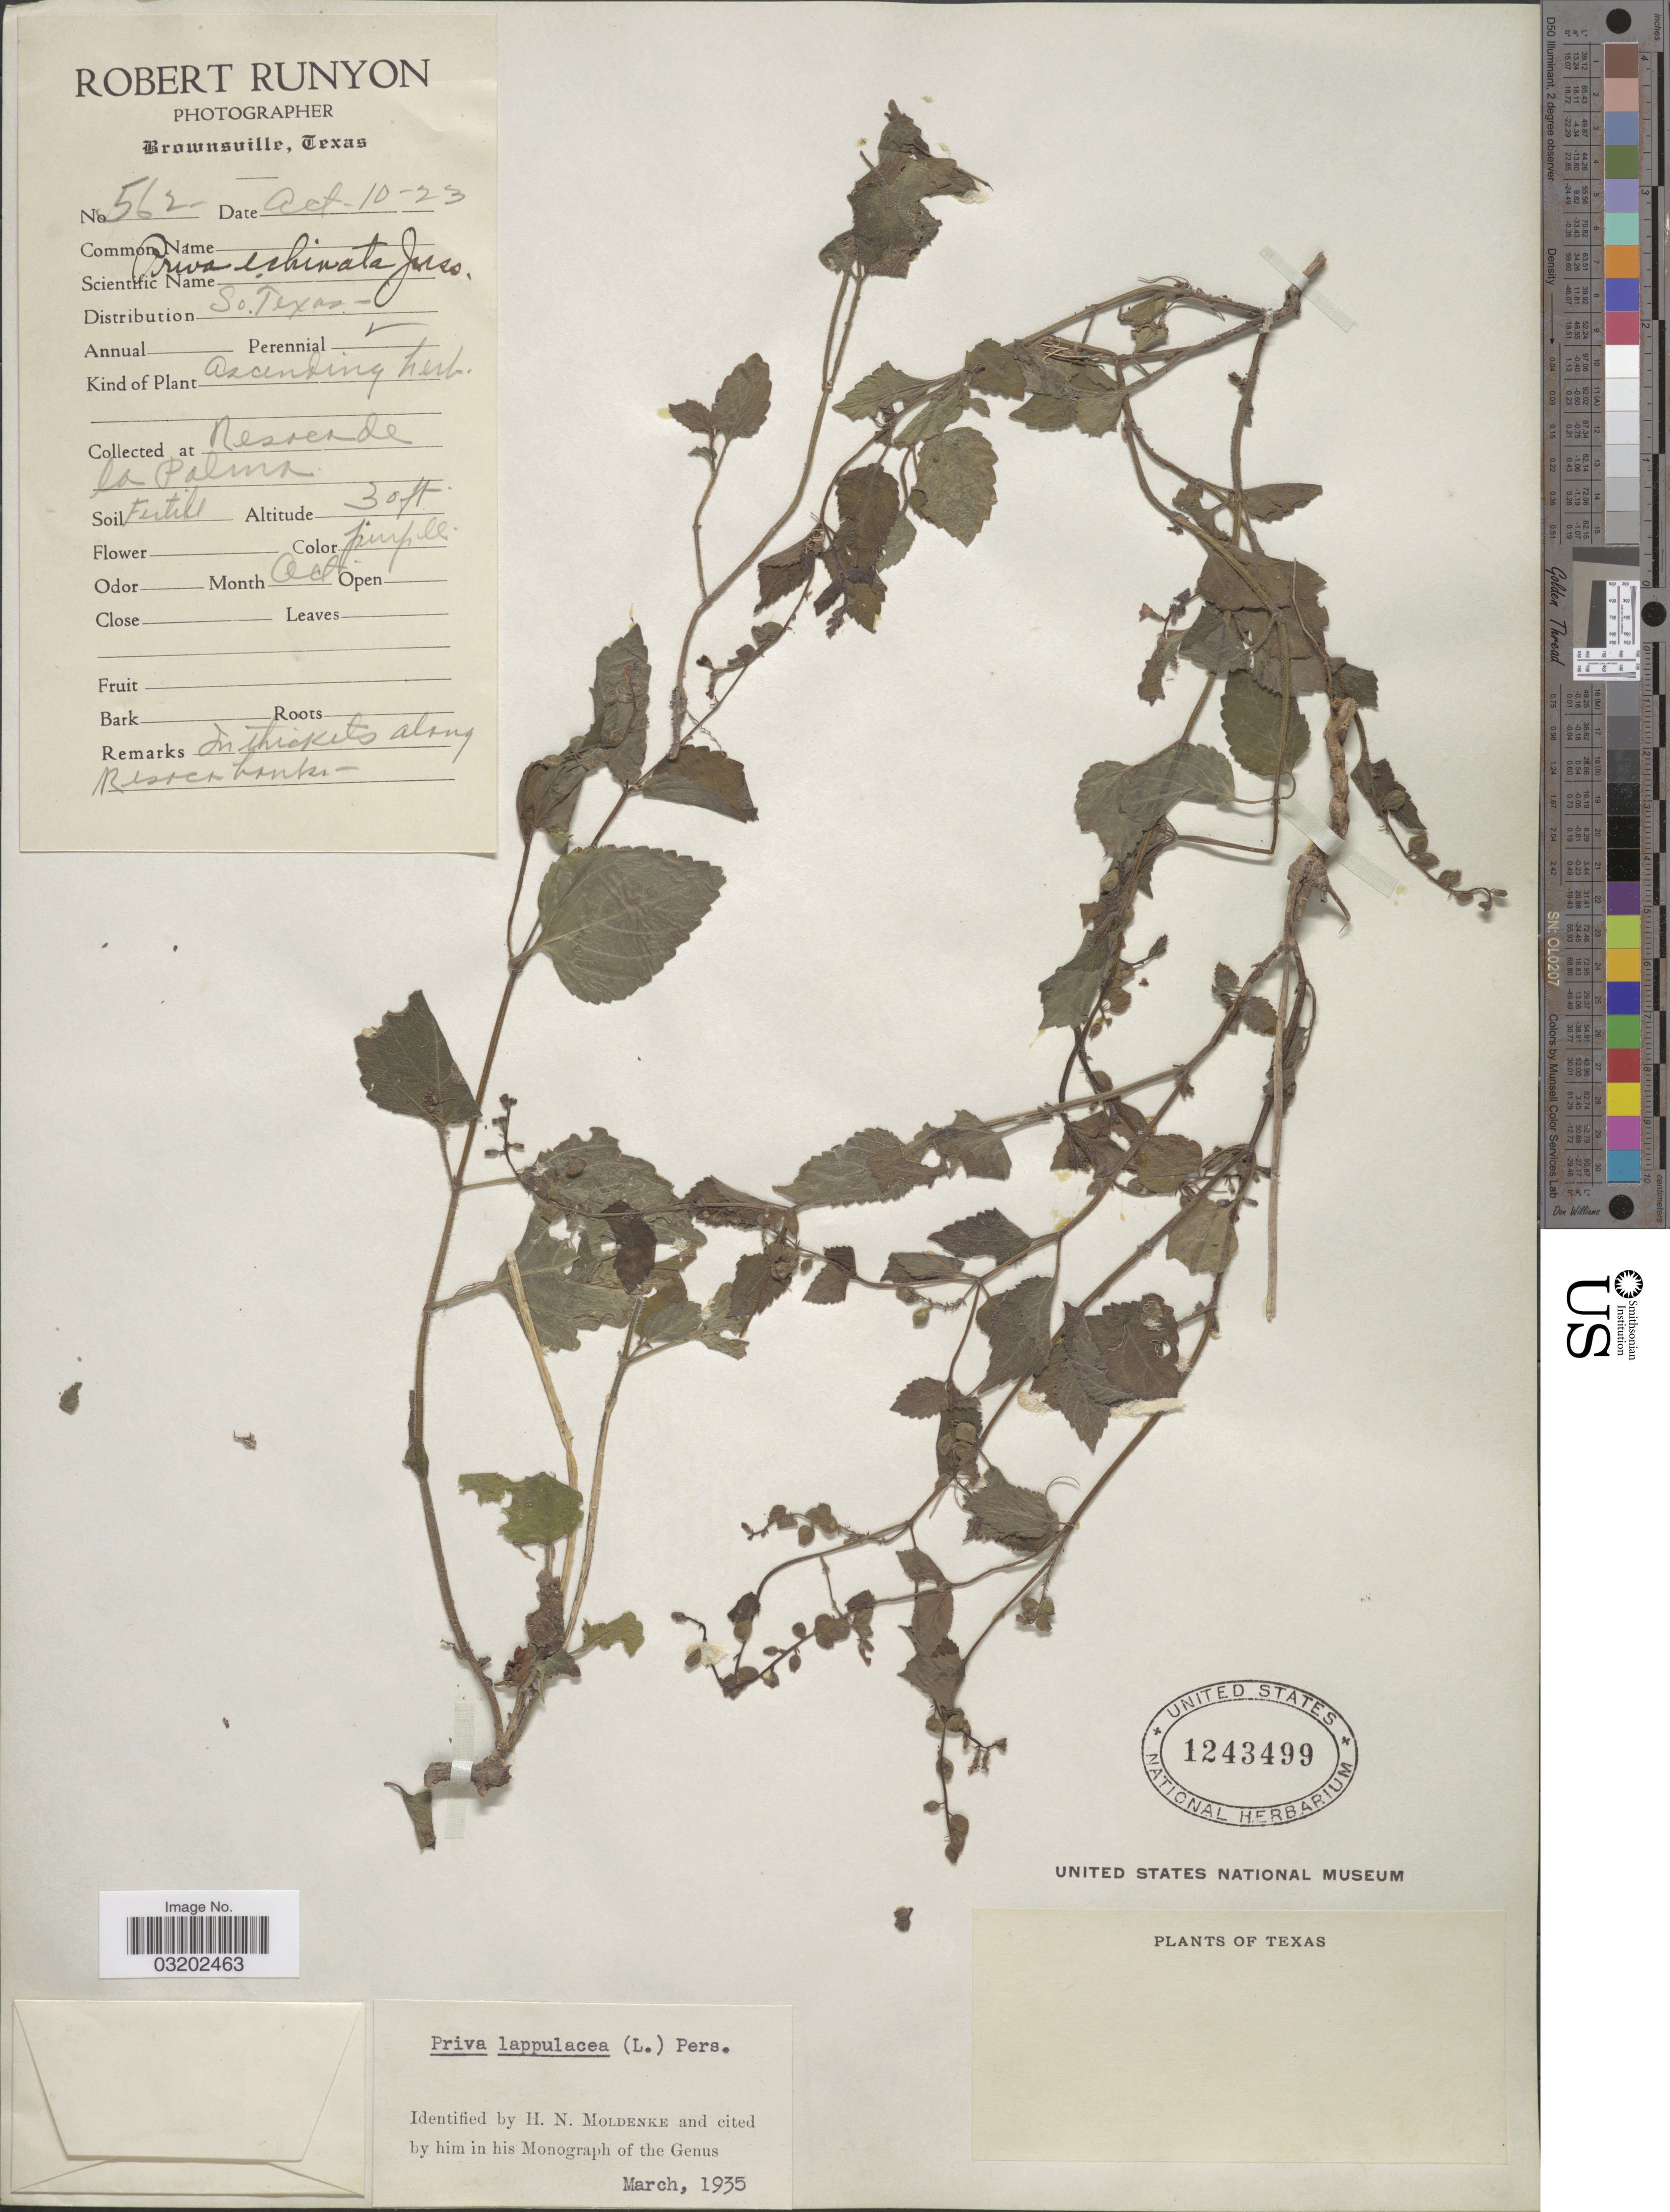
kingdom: Plantae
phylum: Tracheophyta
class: Magnoliopsida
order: Lamiales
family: Verbenaceae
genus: Priva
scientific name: Priva lappulacea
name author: (L.) Pers.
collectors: R. Runyon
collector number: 562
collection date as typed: Transcribed d/m/y: 10/10/23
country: United States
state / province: Texas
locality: Resaca de La Palma.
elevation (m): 9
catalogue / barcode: US 1243499